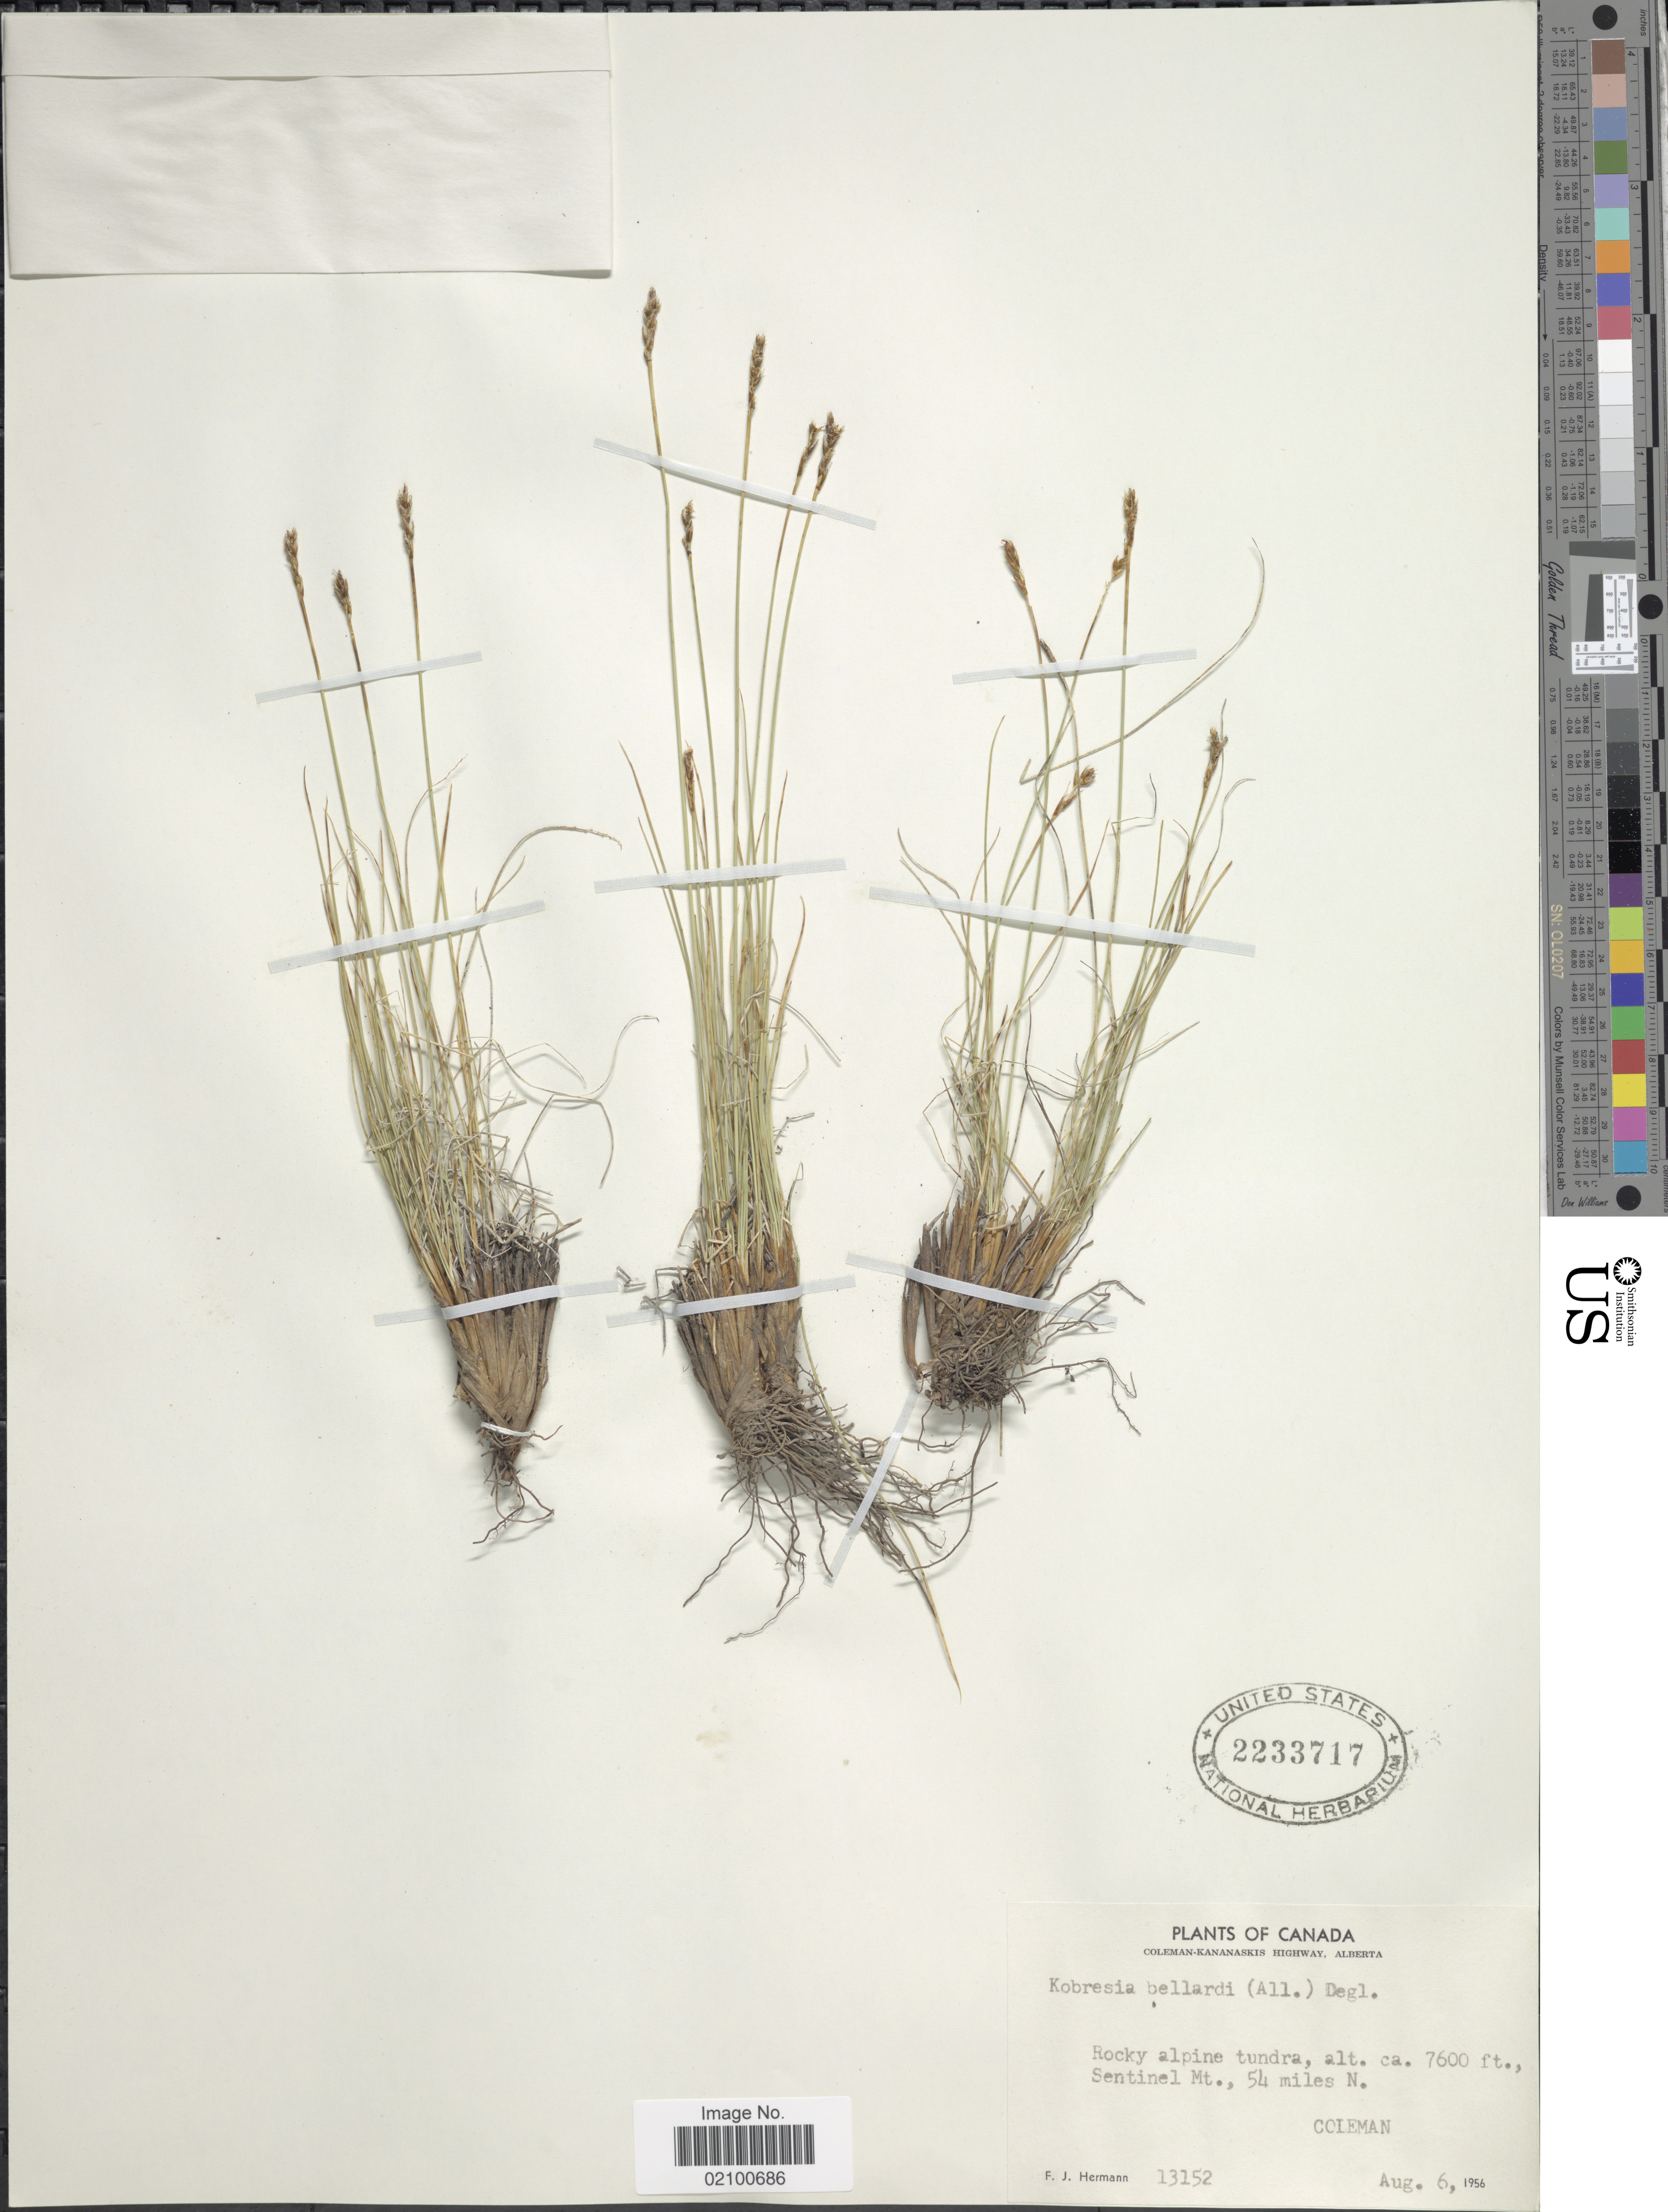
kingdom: Plantae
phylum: Tracheophyta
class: Liliopsida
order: Poales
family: Cyperaceae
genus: Carex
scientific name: Carex myosuroides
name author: Vill.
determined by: Strong, M. T., (US), Smithsonian Institution - National Museum of Natural History (UNITED STATES)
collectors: F. J. Hermann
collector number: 13152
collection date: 1956-08-06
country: Canada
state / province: Alberta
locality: Coleman-Kananaskis Highway, Sentinel Mt, 54 miles N Coleman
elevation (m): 2316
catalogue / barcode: US 2233717